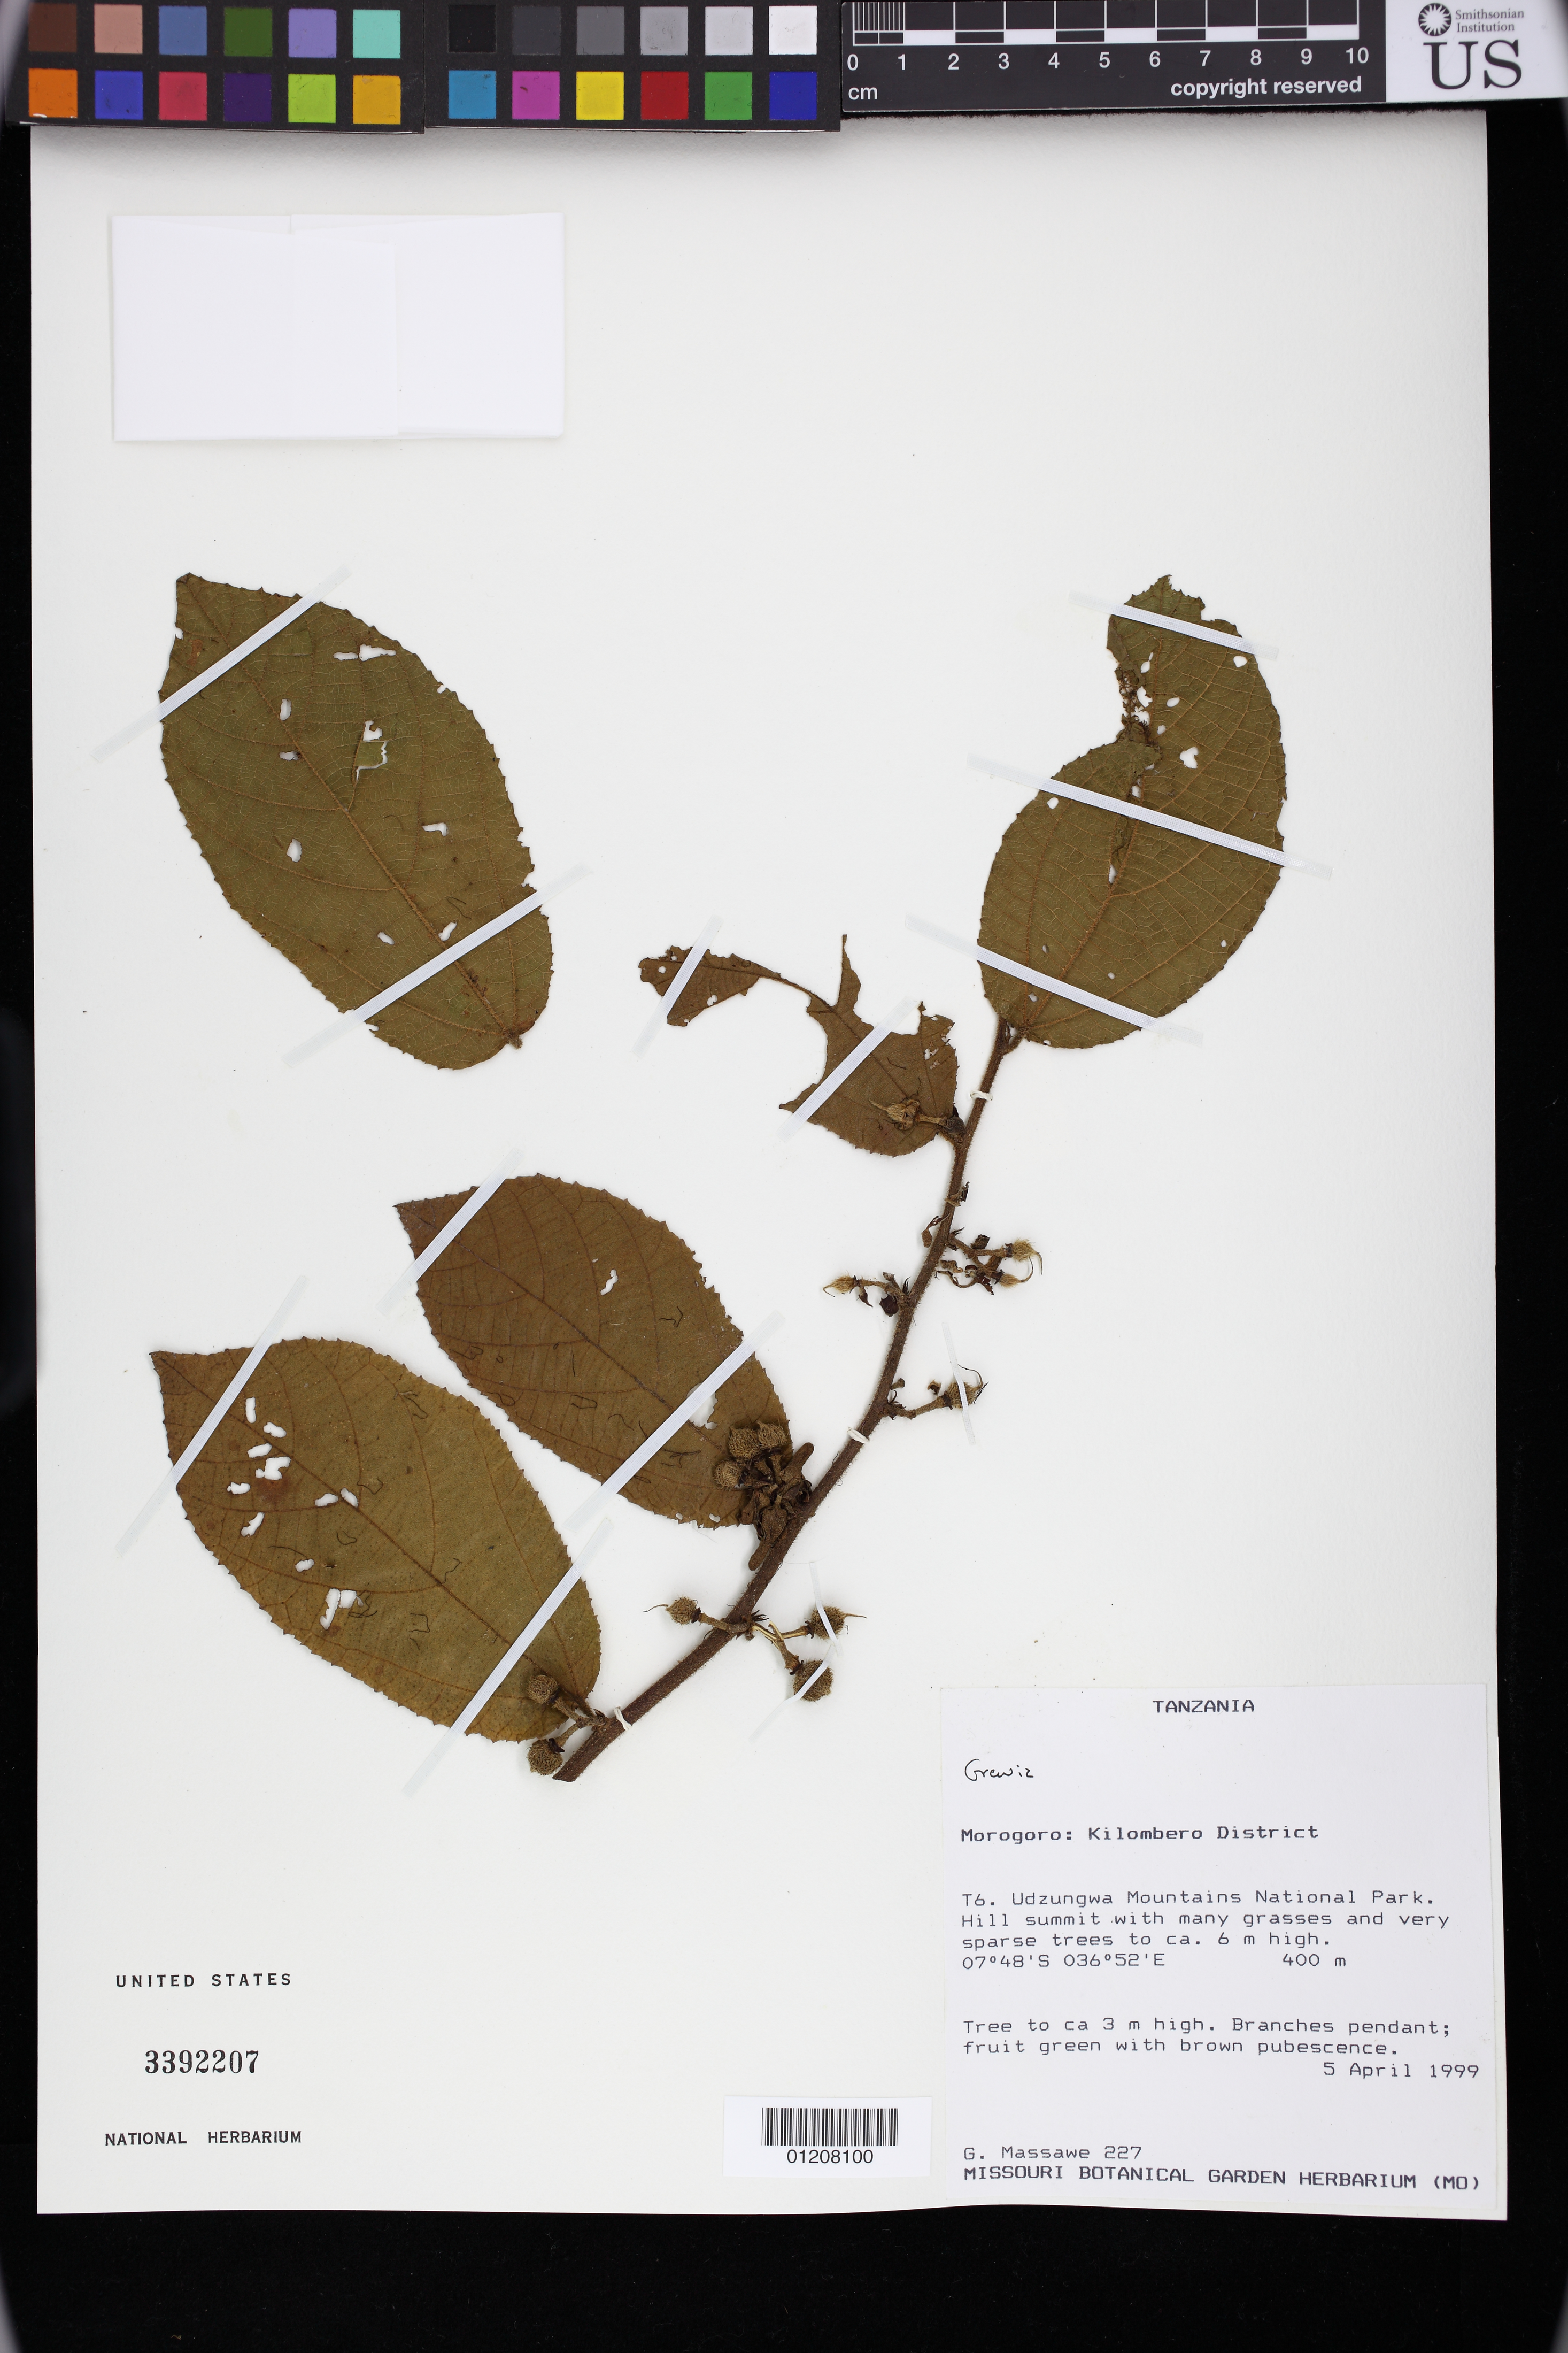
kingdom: Plantae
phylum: Tracheophyta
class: Magnoliopsida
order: Malvales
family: Malvaceae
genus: Grewia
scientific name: Grewia sp.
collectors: G. Massawe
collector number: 227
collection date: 1999-04-05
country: Tanzania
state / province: Morogoro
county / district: Kilombero District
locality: T6. Udzungwa Mountains National Park. Hill summit with many grasses and very sparse trees to ca. 6 m high.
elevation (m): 400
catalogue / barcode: US 3392207